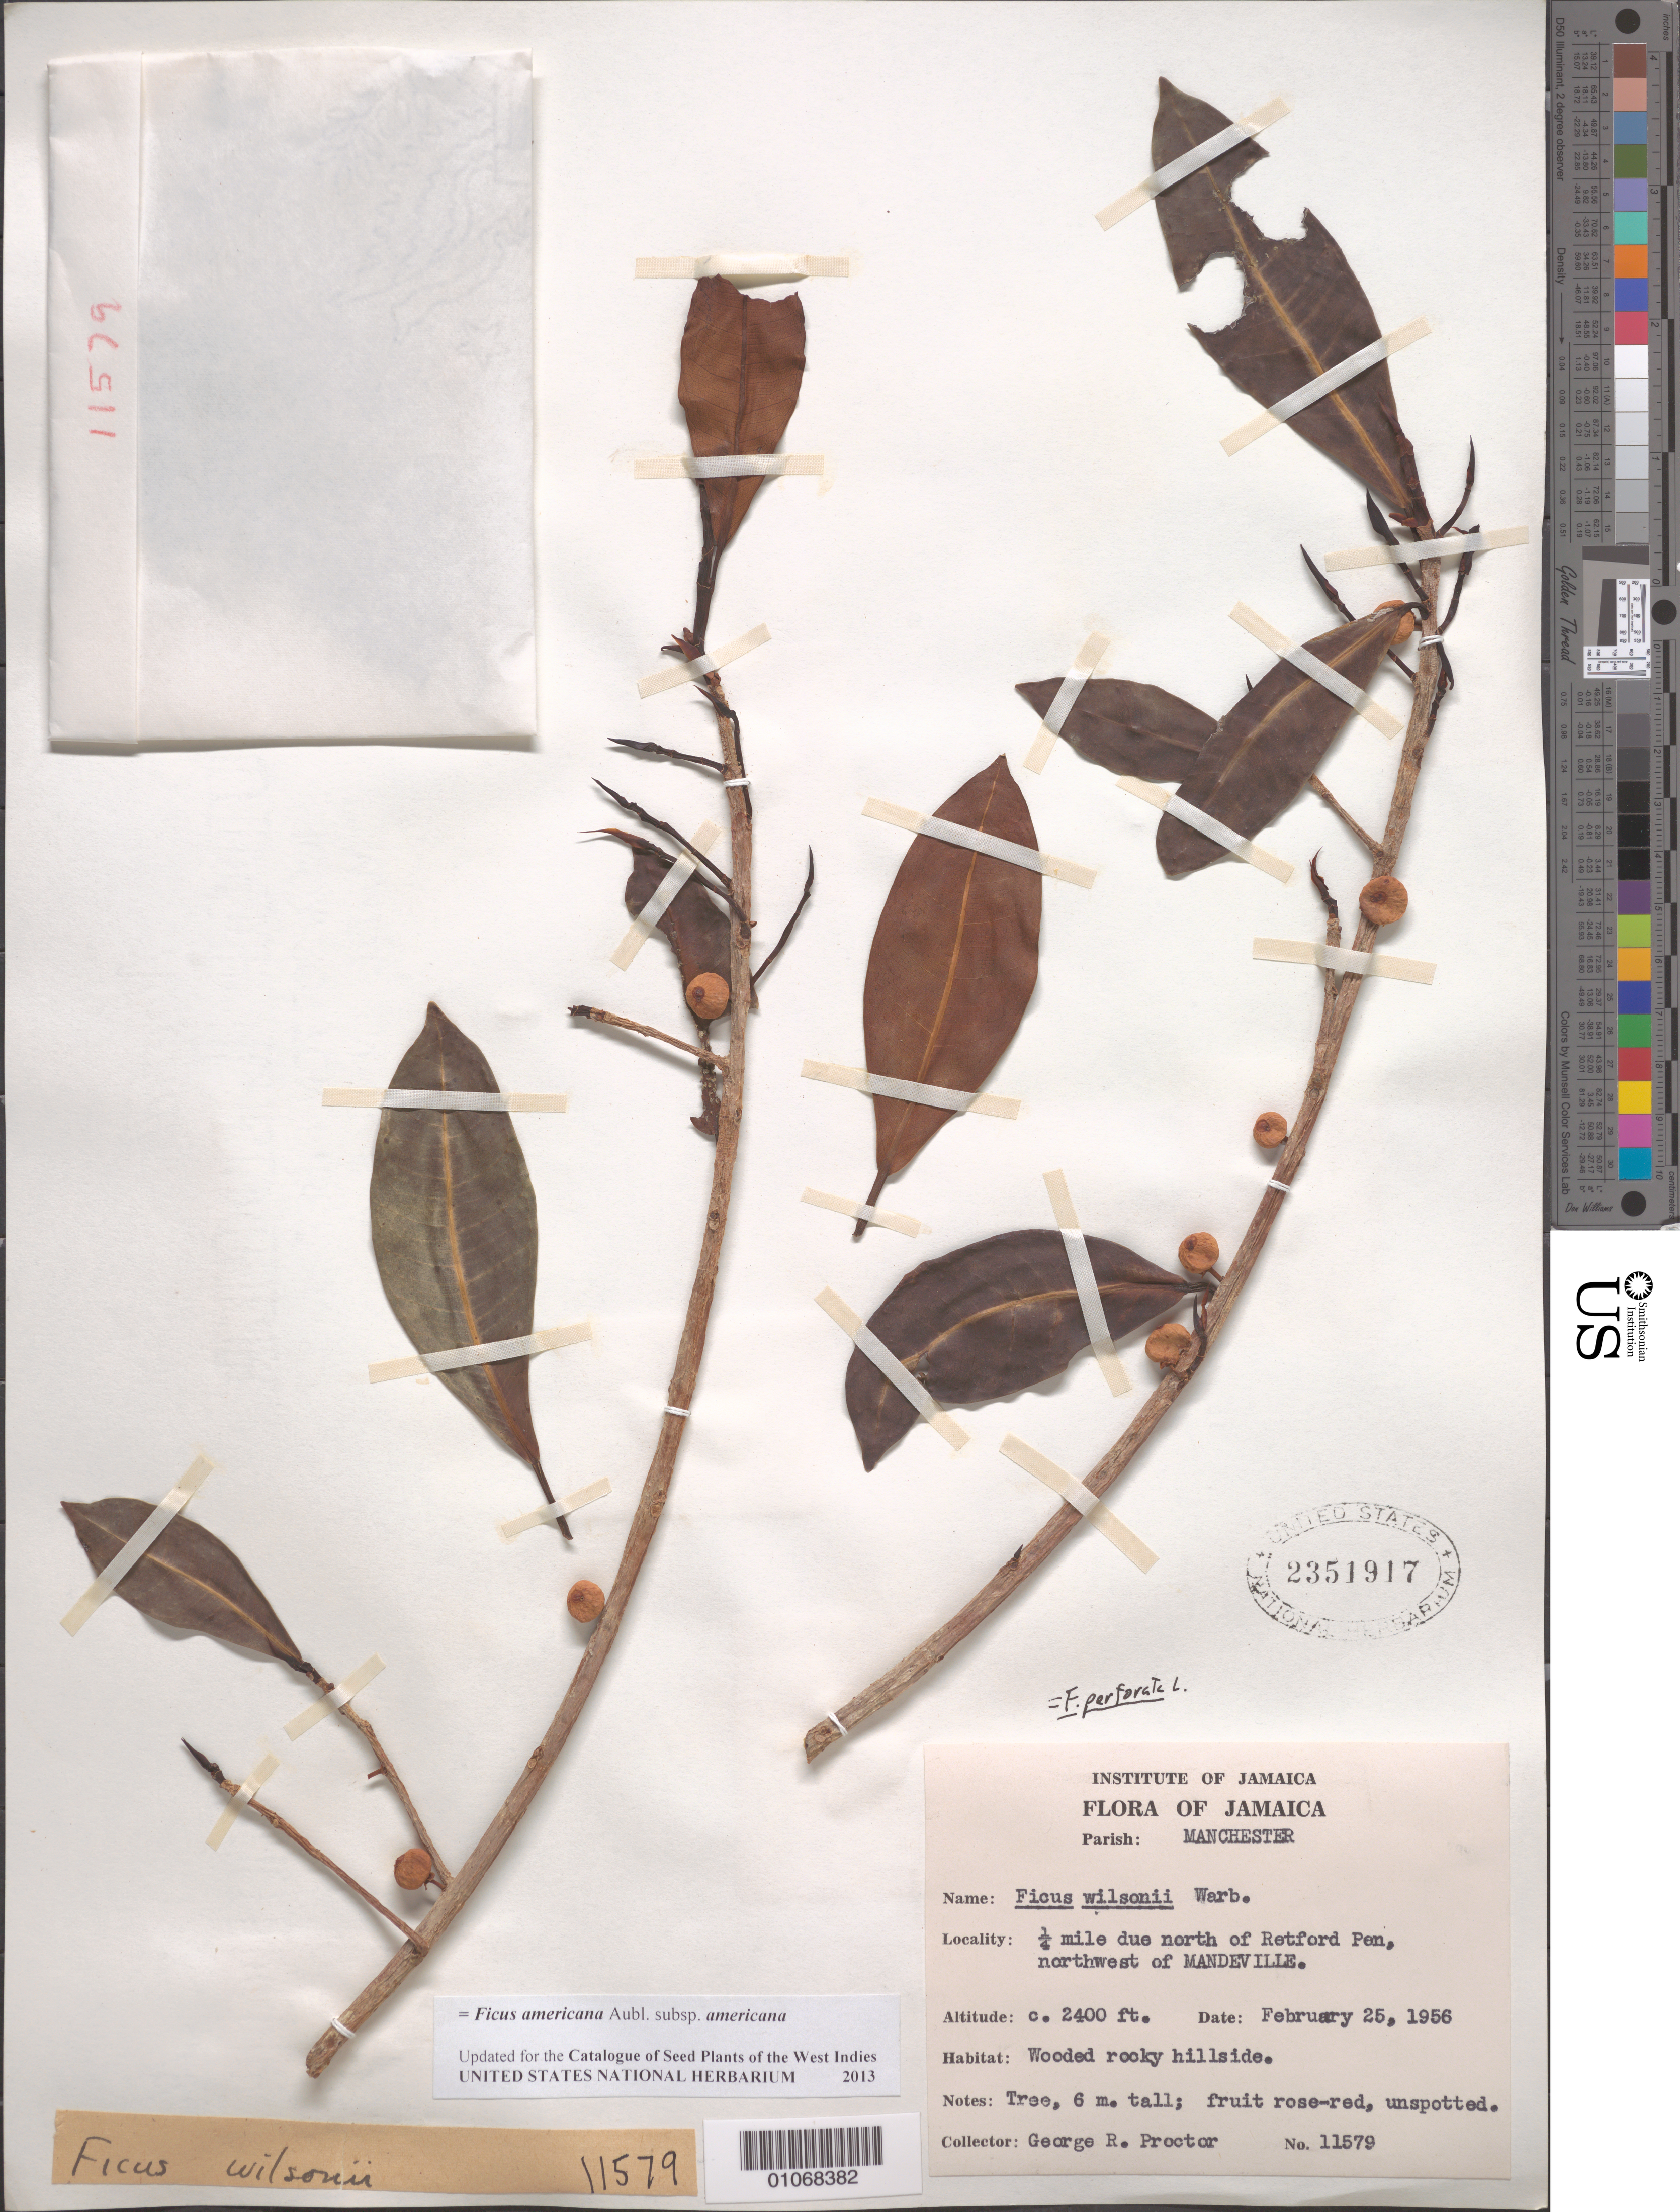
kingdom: Plantae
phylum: Tracheophyta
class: Magnoliopsida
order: Rosales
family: Moraceae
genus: Ficus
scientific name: Ficus perforata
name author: L.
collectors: G. R. Proctor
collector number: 11579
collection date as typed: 25 Feb 1956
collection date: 1956-02-25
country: Jamaica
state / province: Manchester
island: Jamaica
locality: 0.25 mile due north of Retford Pen, Northwest of Mandeville.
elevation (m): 732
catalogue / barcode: US 2351917